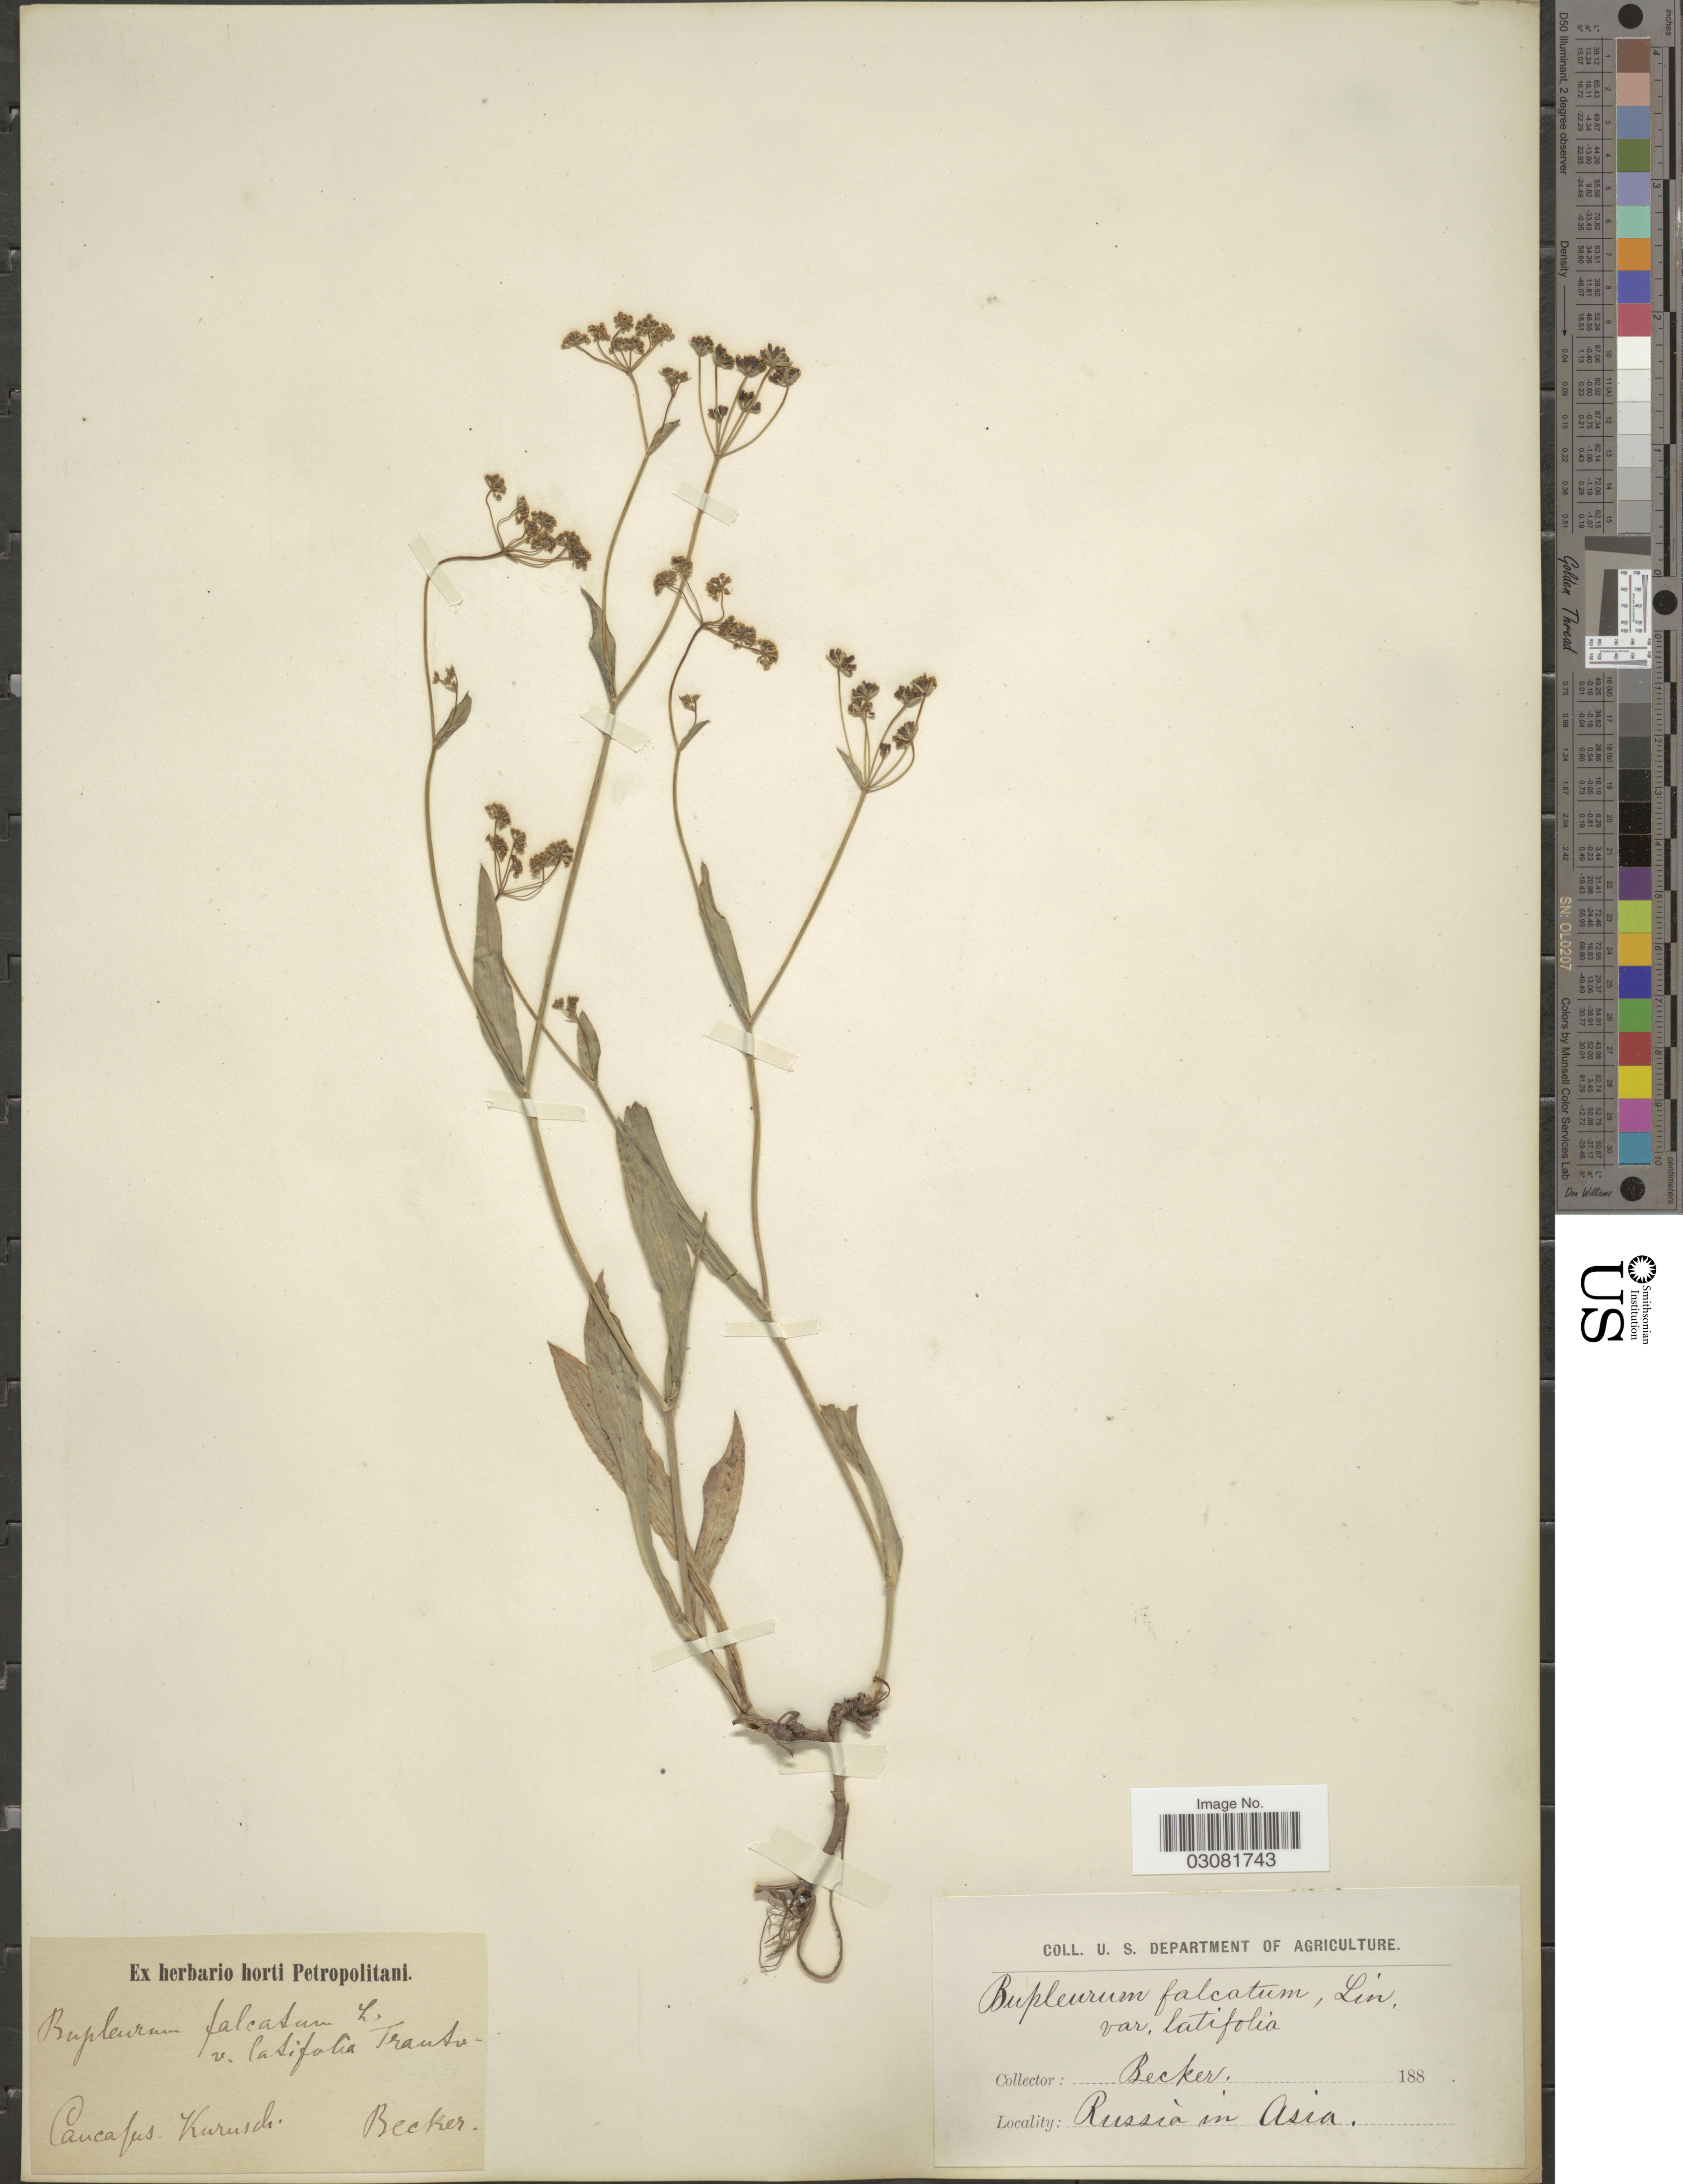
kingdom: Plantae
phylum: Tracheophyta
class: Magnoliopsida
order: Apiales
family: Apiaceae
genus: Bupleurum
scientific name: Bupleurum falcatum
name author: L.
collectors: -. Becker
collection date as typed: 188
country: Russian Federation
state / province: Dagestan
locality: Caucaus, Kurusch, Russia in Asia.